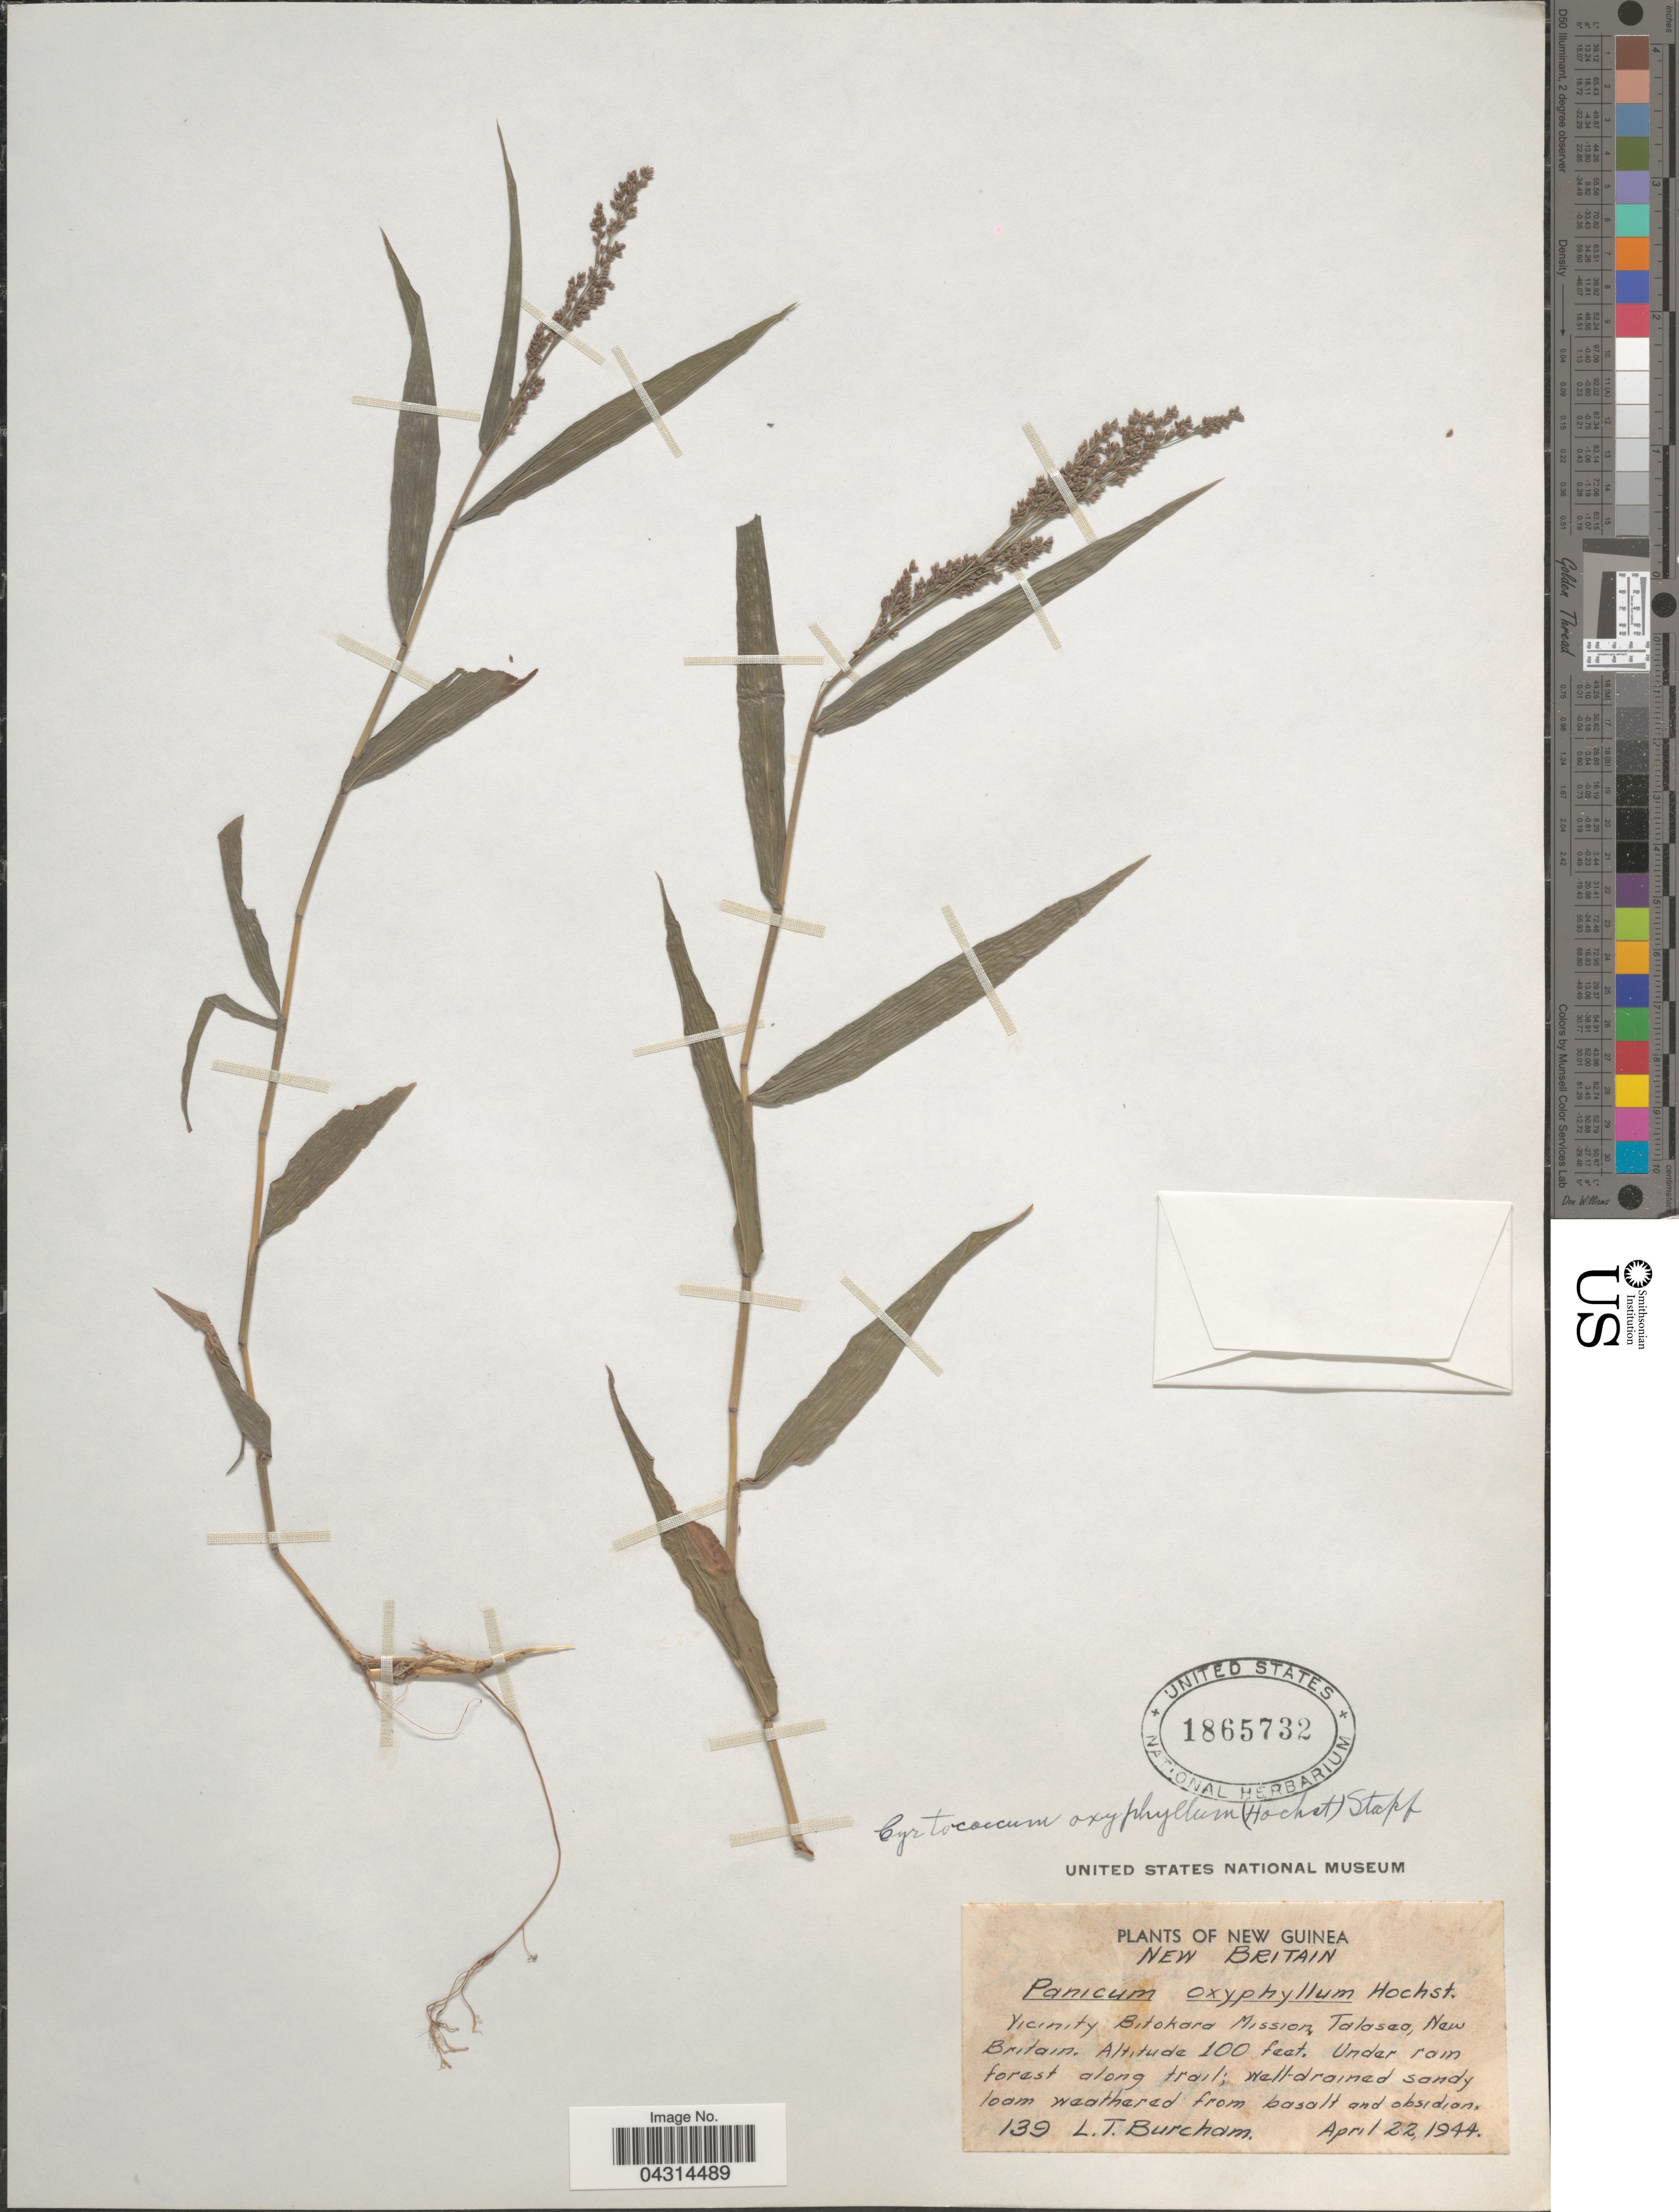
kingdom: Plantae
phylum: Tracheophyta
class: Liliopsida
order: Poales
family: Poaceae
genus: Cyrtococcum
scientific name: Cyrtococcum oxyphyllum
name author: (Steud.) Stapf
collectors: L. Burcham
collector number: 139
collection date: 1944-04-22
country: Papua New Guinea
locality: New Guinea. New Britain. Vicinity Bitokara Mission, Talasea. Under rain forest along trail.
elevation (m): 30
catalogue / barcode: US 1865732